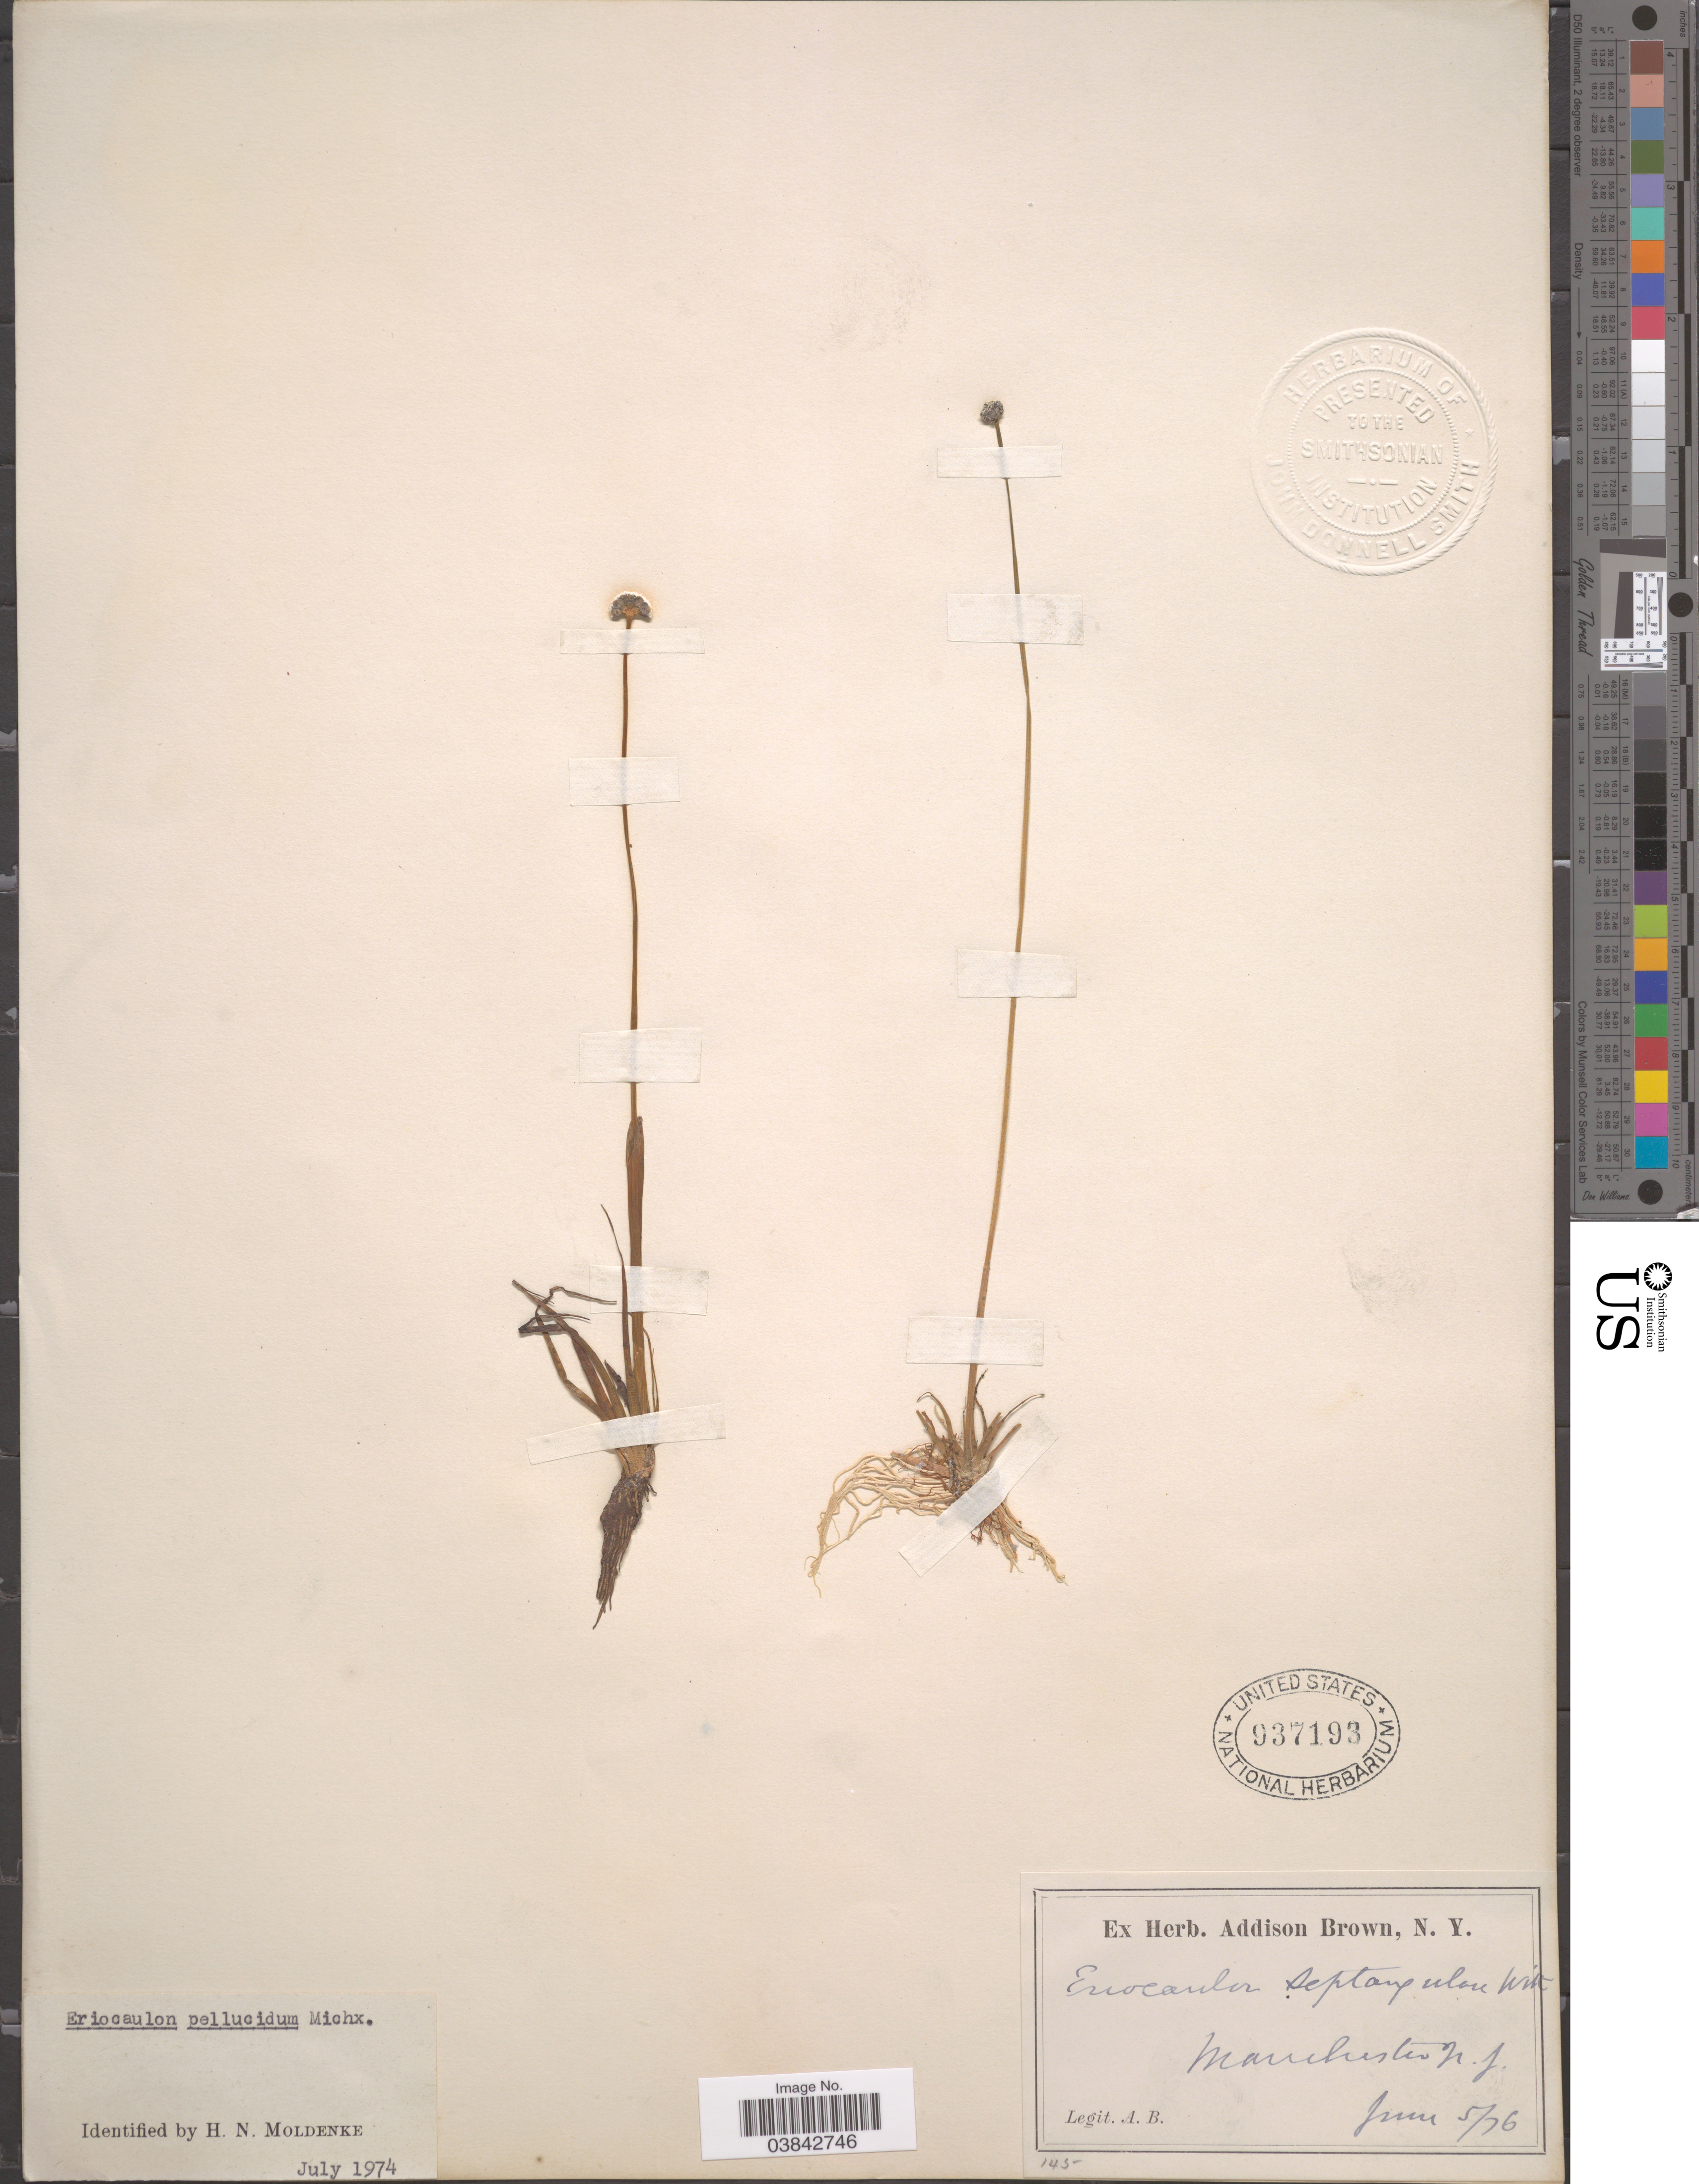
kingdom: Plantae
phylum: Tracheophyta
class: Liliopsida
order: Poales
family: Eriocaulaceae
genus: Eriocaulon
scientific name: Eriocaulon aquaticum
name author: (Hill) Druce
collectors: A. Brown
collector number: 145?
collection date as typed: Transcribed d/m/y: 5/6/76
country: United States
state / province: New Jersey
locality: Manchester.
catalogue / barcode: US 937193